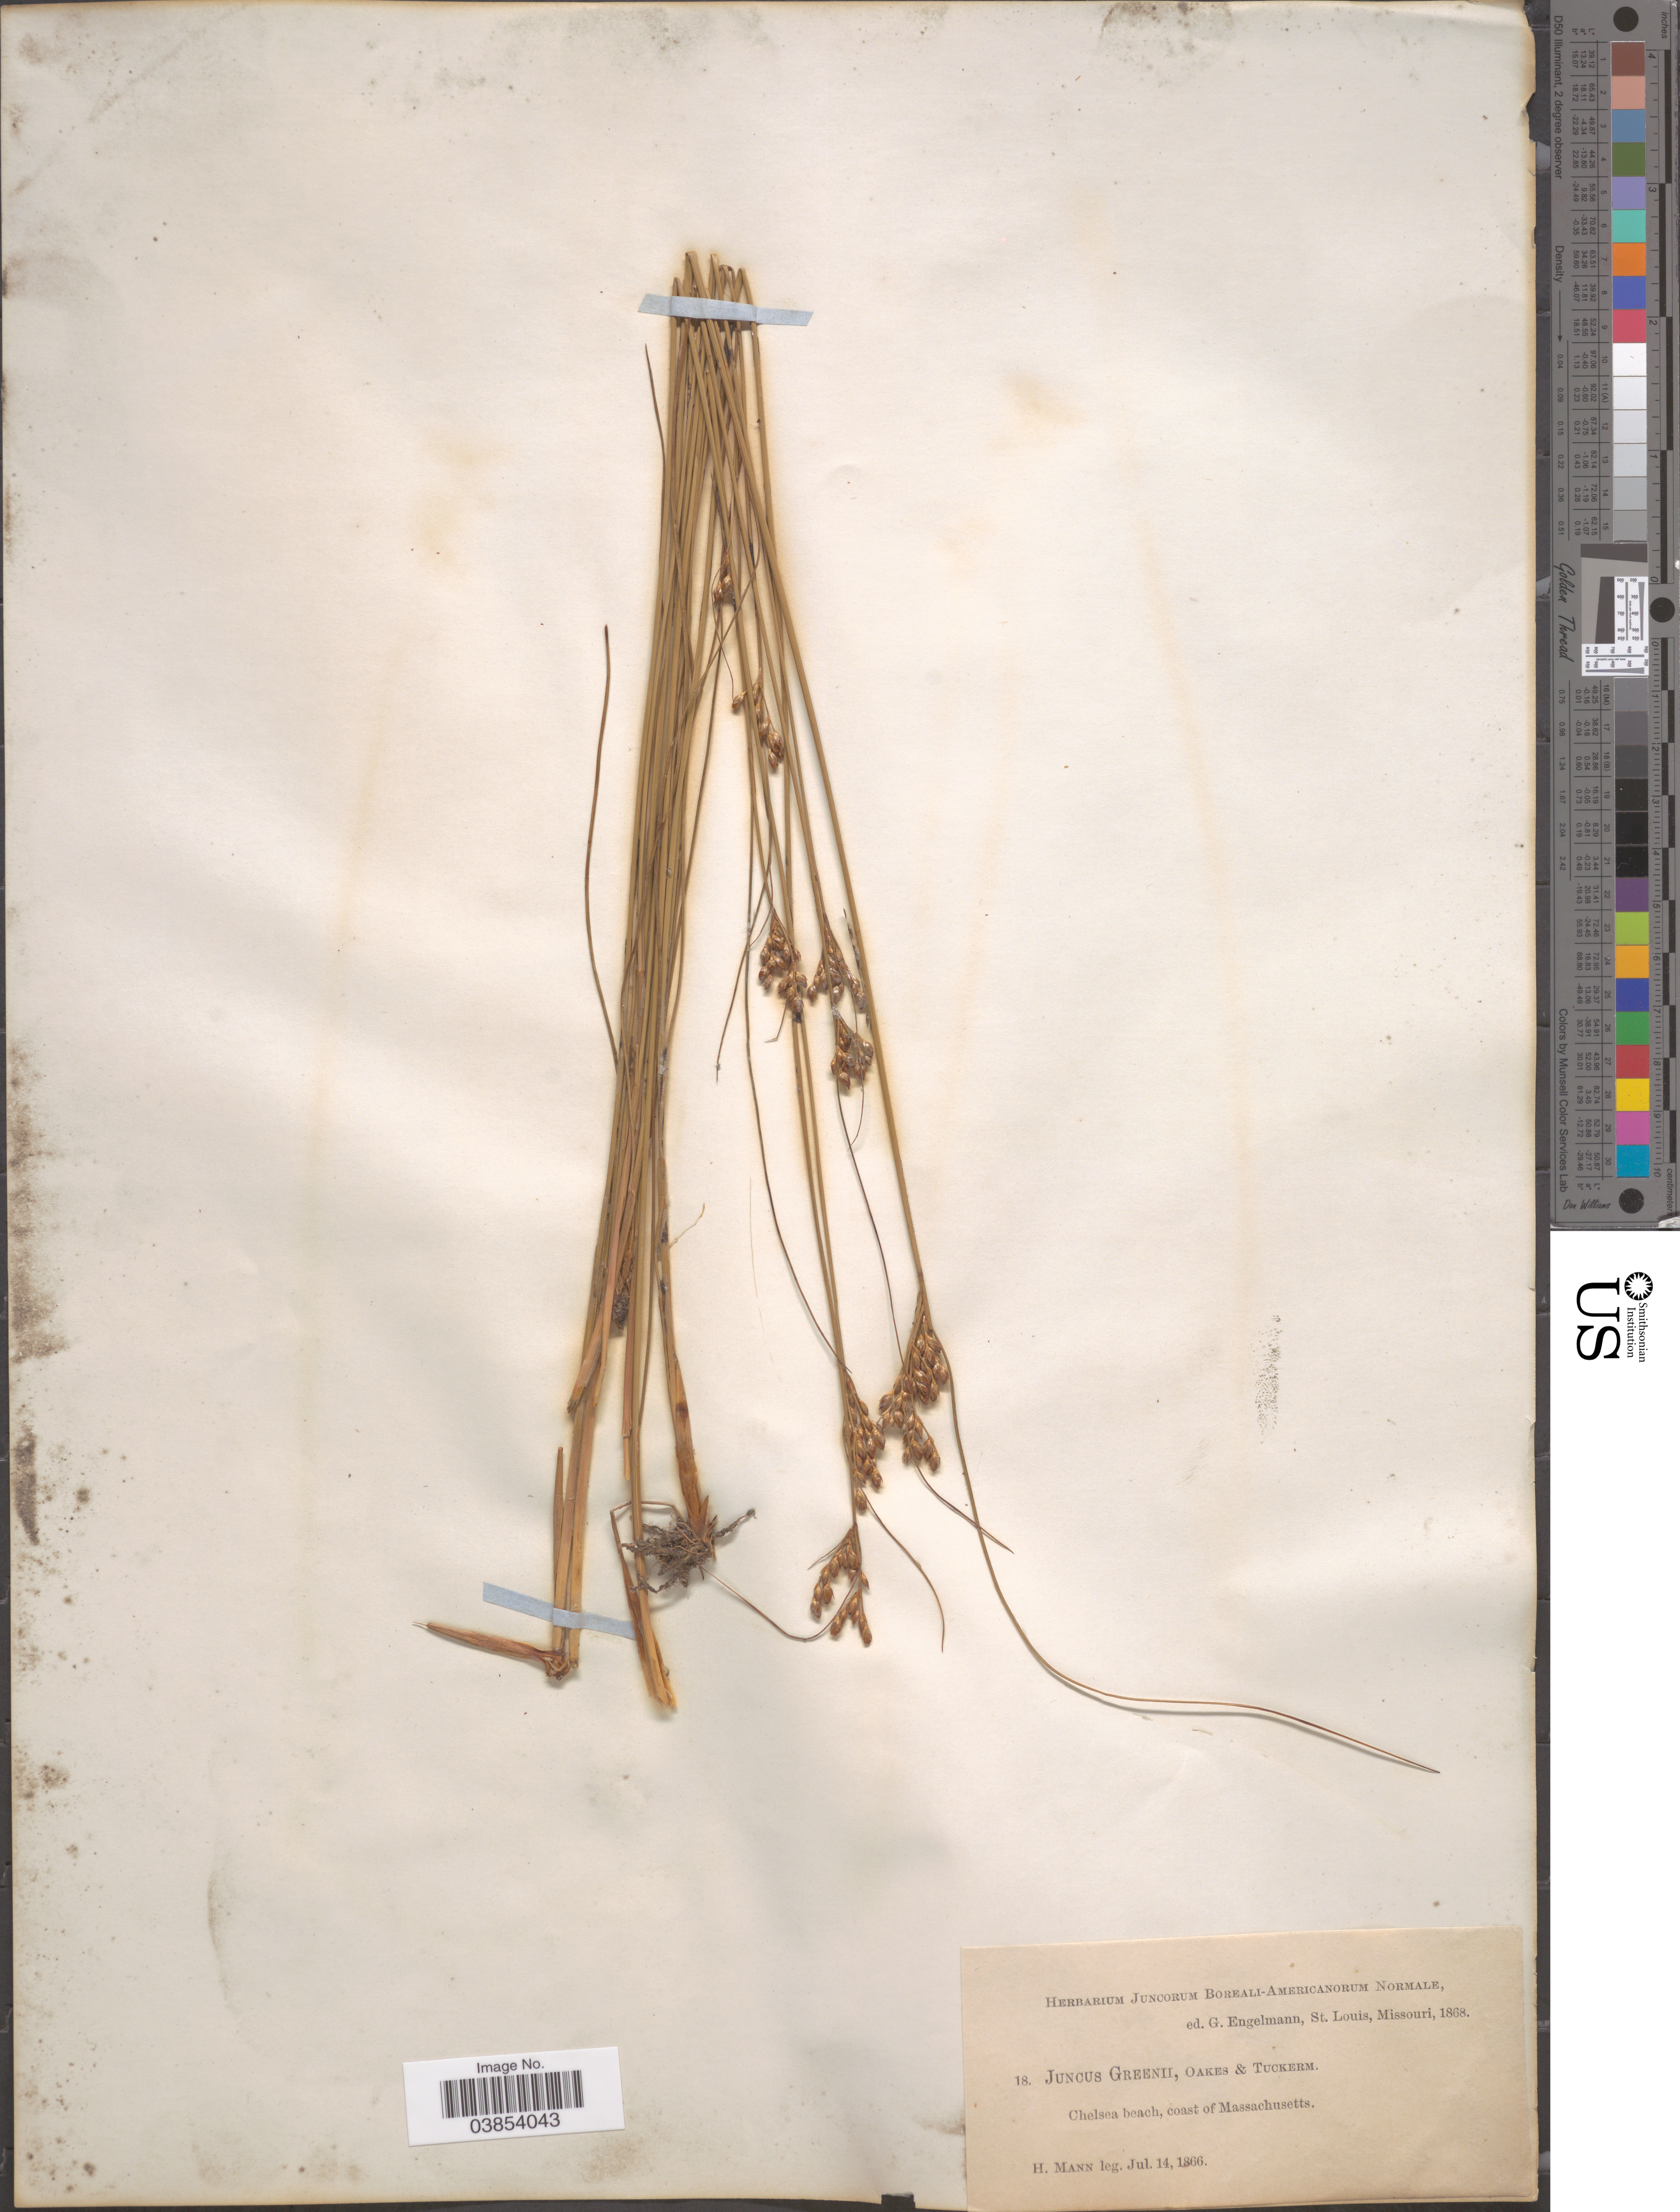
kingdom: Plantae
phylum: Tracheophyta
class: Liliopsida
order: Poales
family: Juncaceae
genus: Juncus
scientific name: Juncus greenei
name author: Oakes & Tuck.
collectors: H. Mann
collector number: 18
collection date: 1866-07-14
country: United States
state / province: Massachusetts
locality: Chelsea beach, coast of Massachusetts.